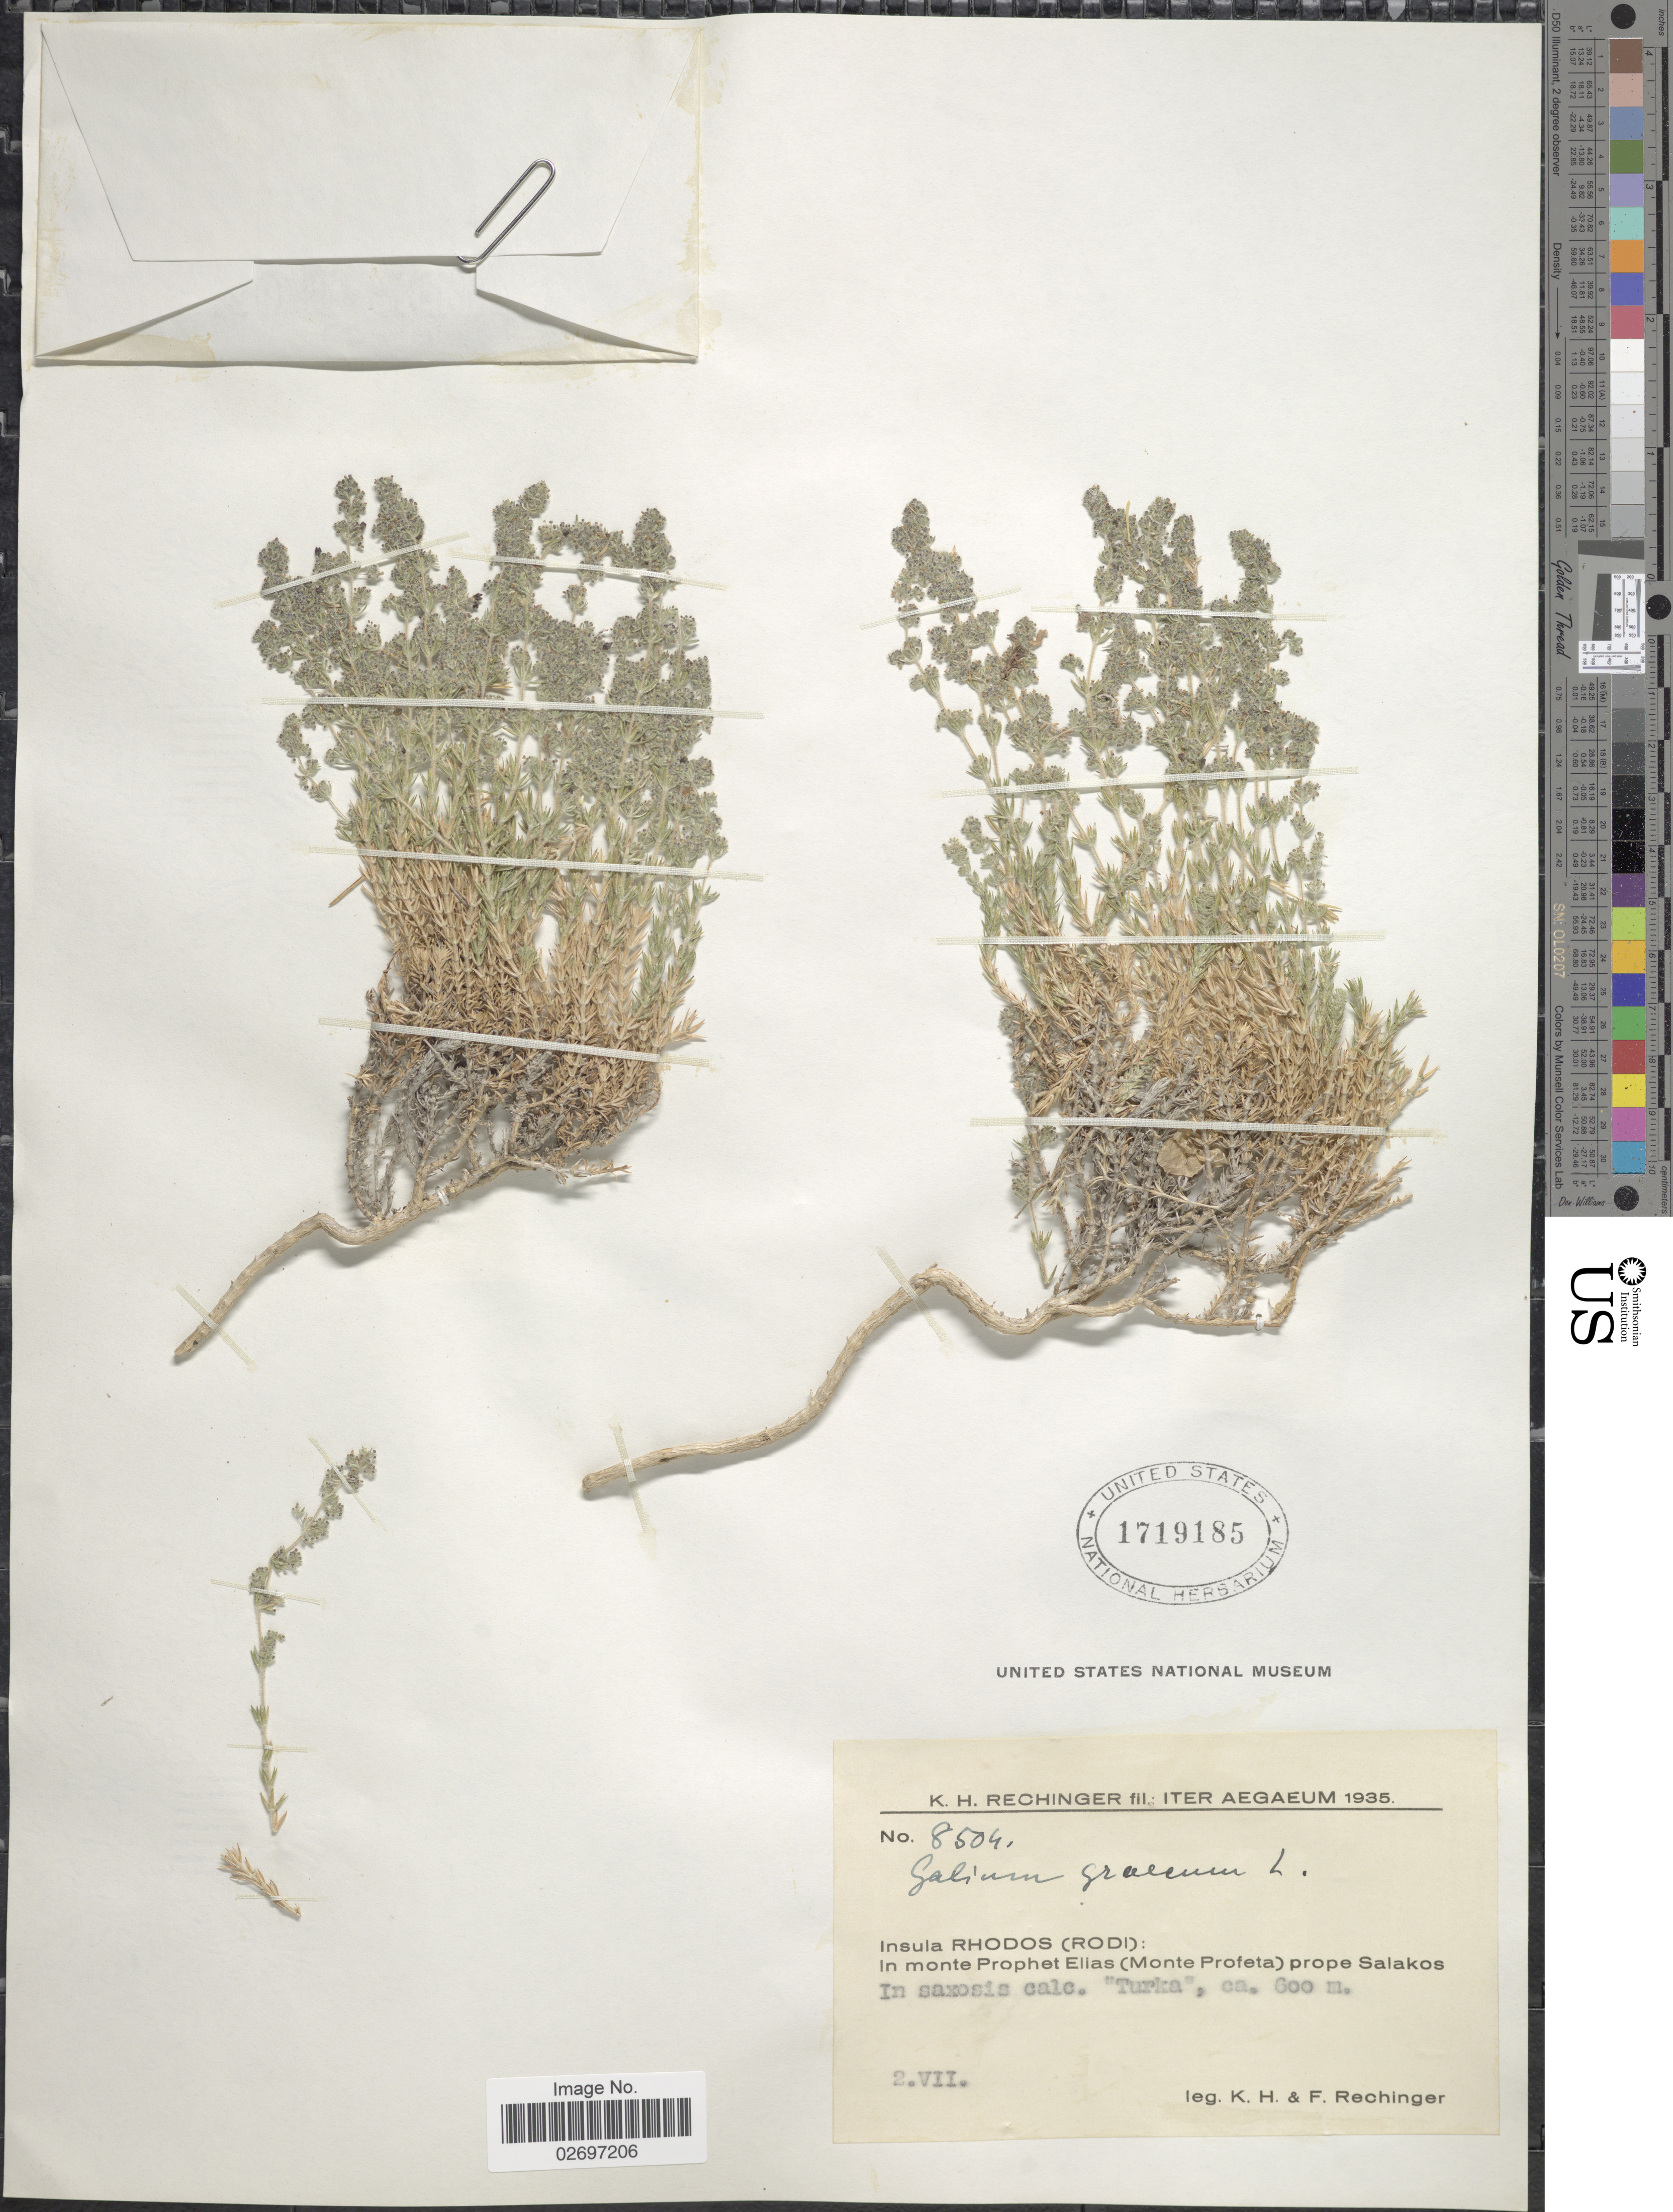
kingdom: Plantae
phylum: Tracheophyta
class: Magnoliopsida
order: Gentianales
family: Rubiaceae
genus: Galium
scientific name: Galium graecum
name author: L.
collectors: K. H. Rechinger & F. Rechinger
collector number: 8504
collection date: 1903-07-02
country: Greece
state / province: South Aegean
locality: Insula Rhodos (Rodi): In monte Prophet Elias (Monte Profeta) prope Salakos, in saxosis calc. "Turka"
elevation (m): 600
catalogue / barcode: US 1719185